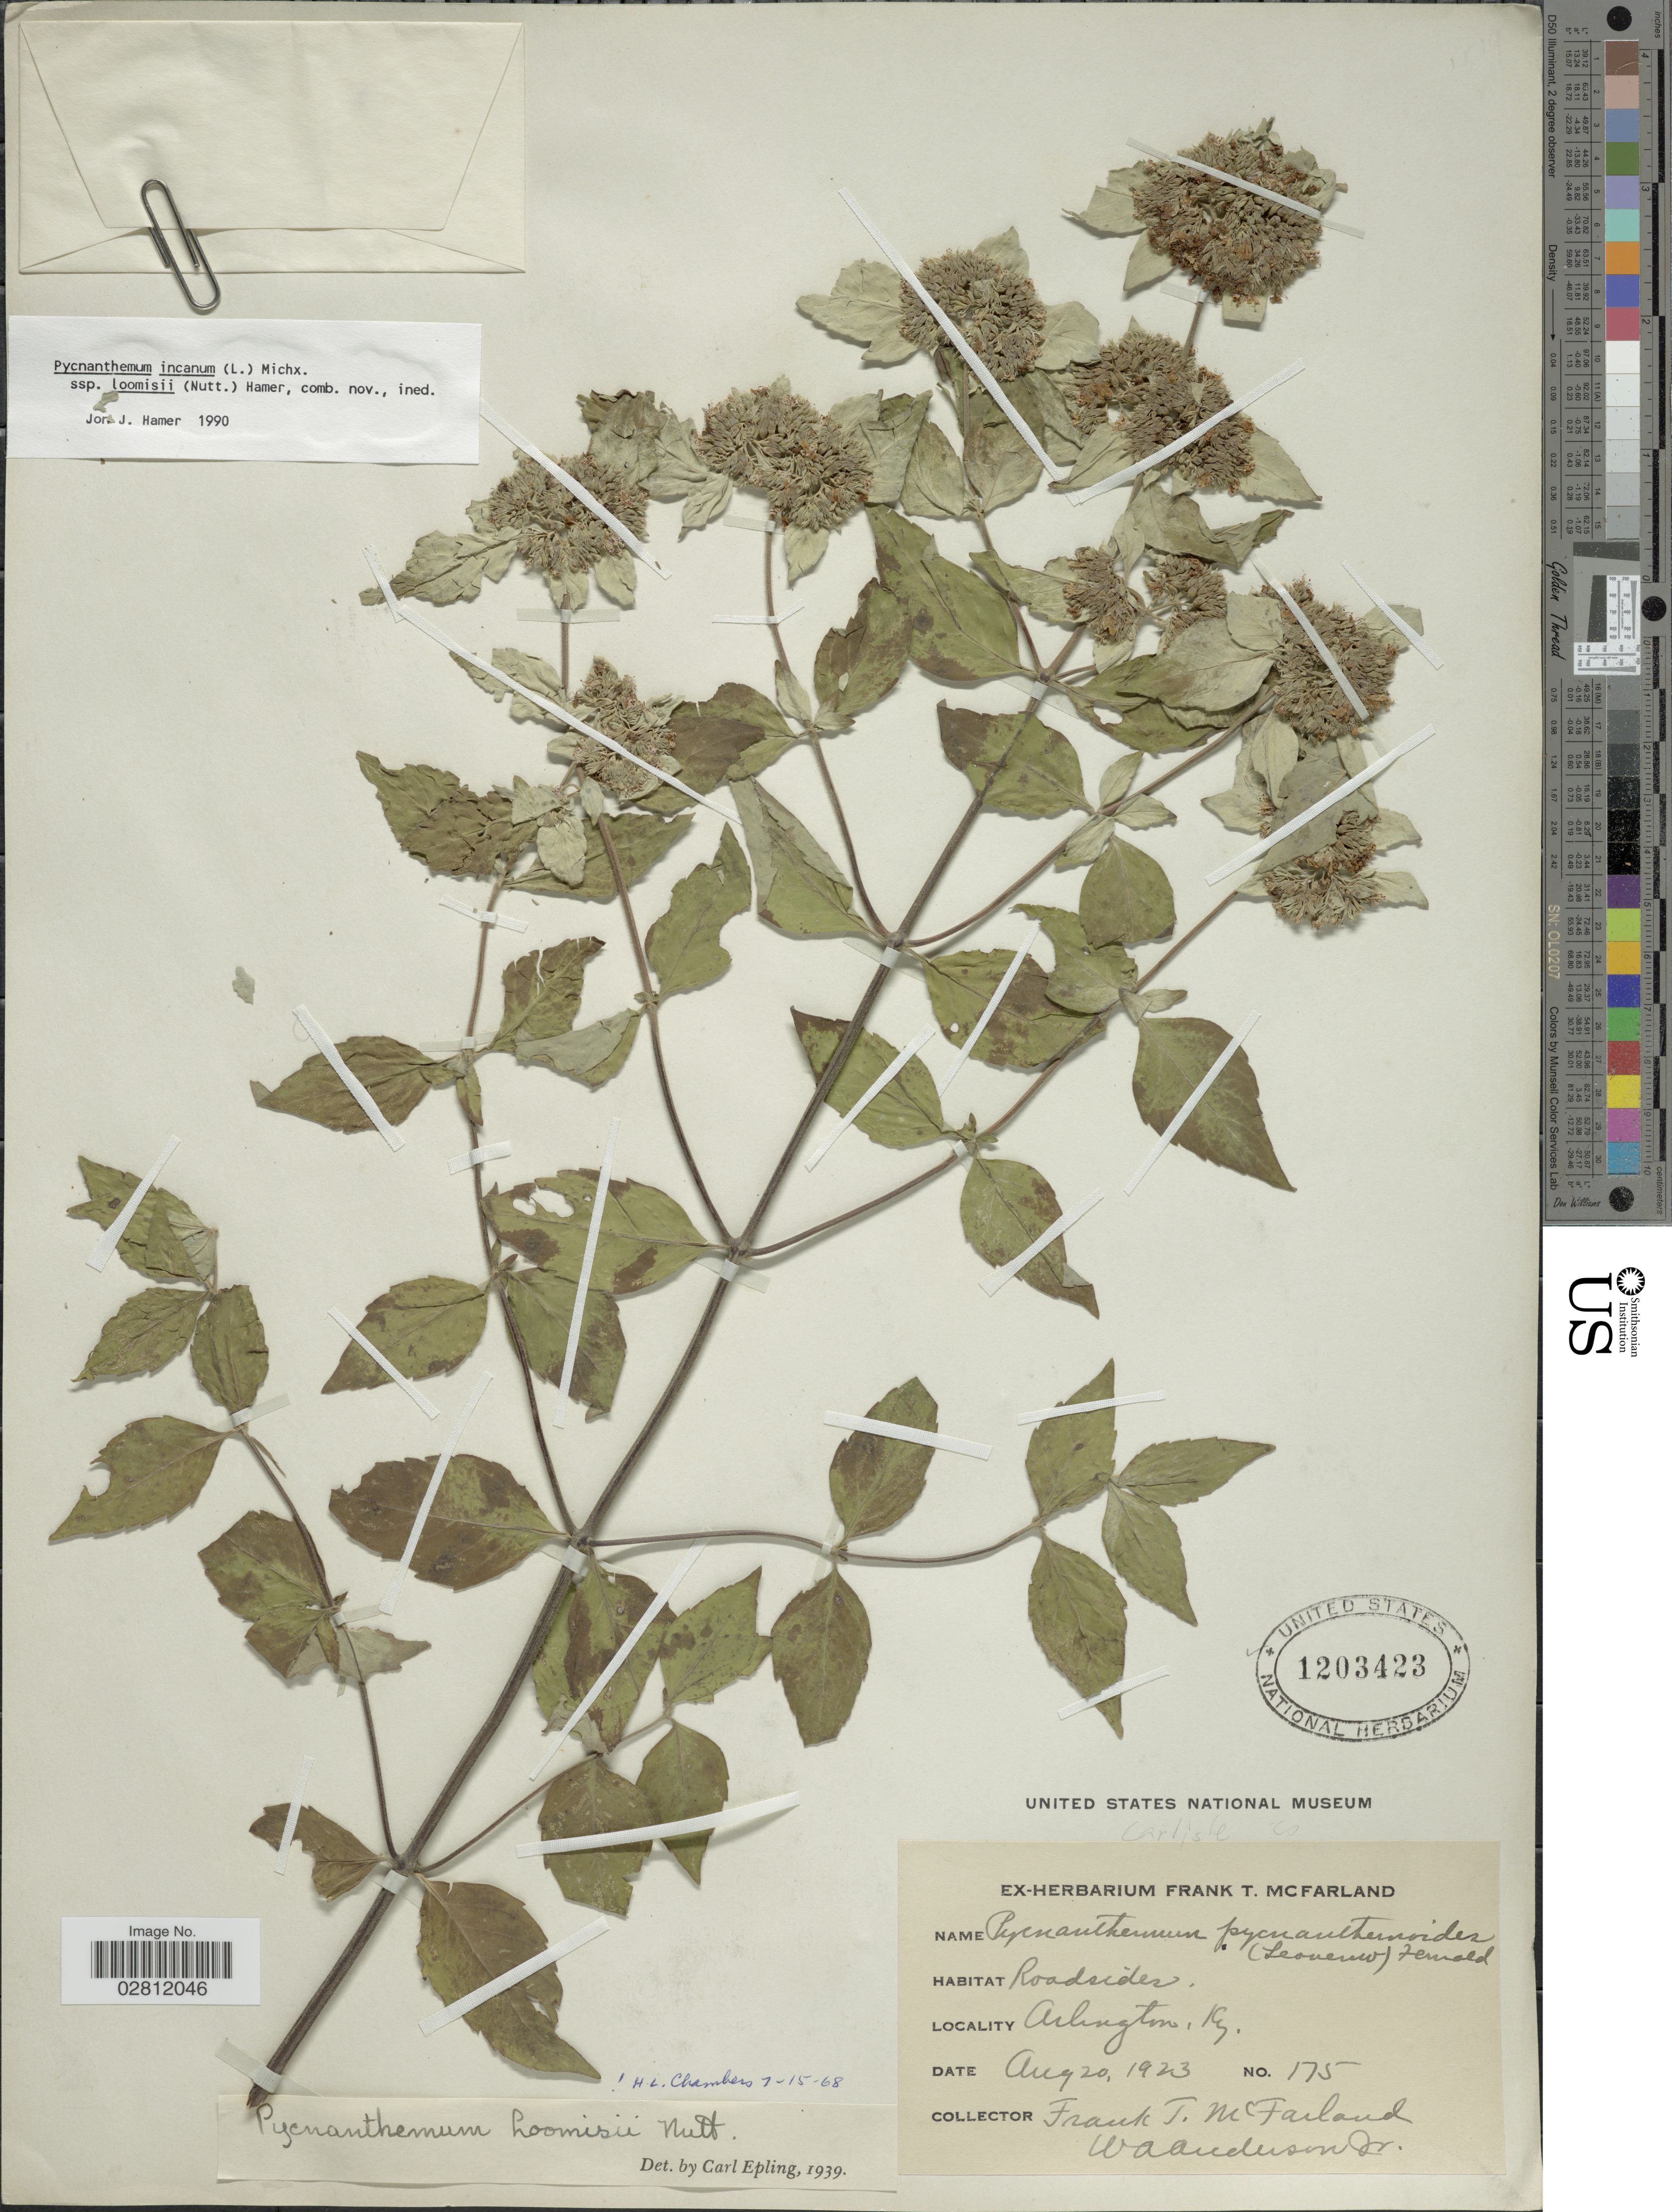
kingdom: Plantae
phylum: Tracheophyta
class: Magnoliopsida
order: Lamiales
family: Lamiaceae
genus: Pycnanthemum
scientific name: Pycnanthemum incanum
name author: (L.) Michx.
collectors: F. McFarland & W. A. Anderson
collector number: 175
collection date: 1923-08-20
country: United States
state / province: Kentucky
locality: Arlington. Carlisle Co.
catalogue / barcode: US 1203423